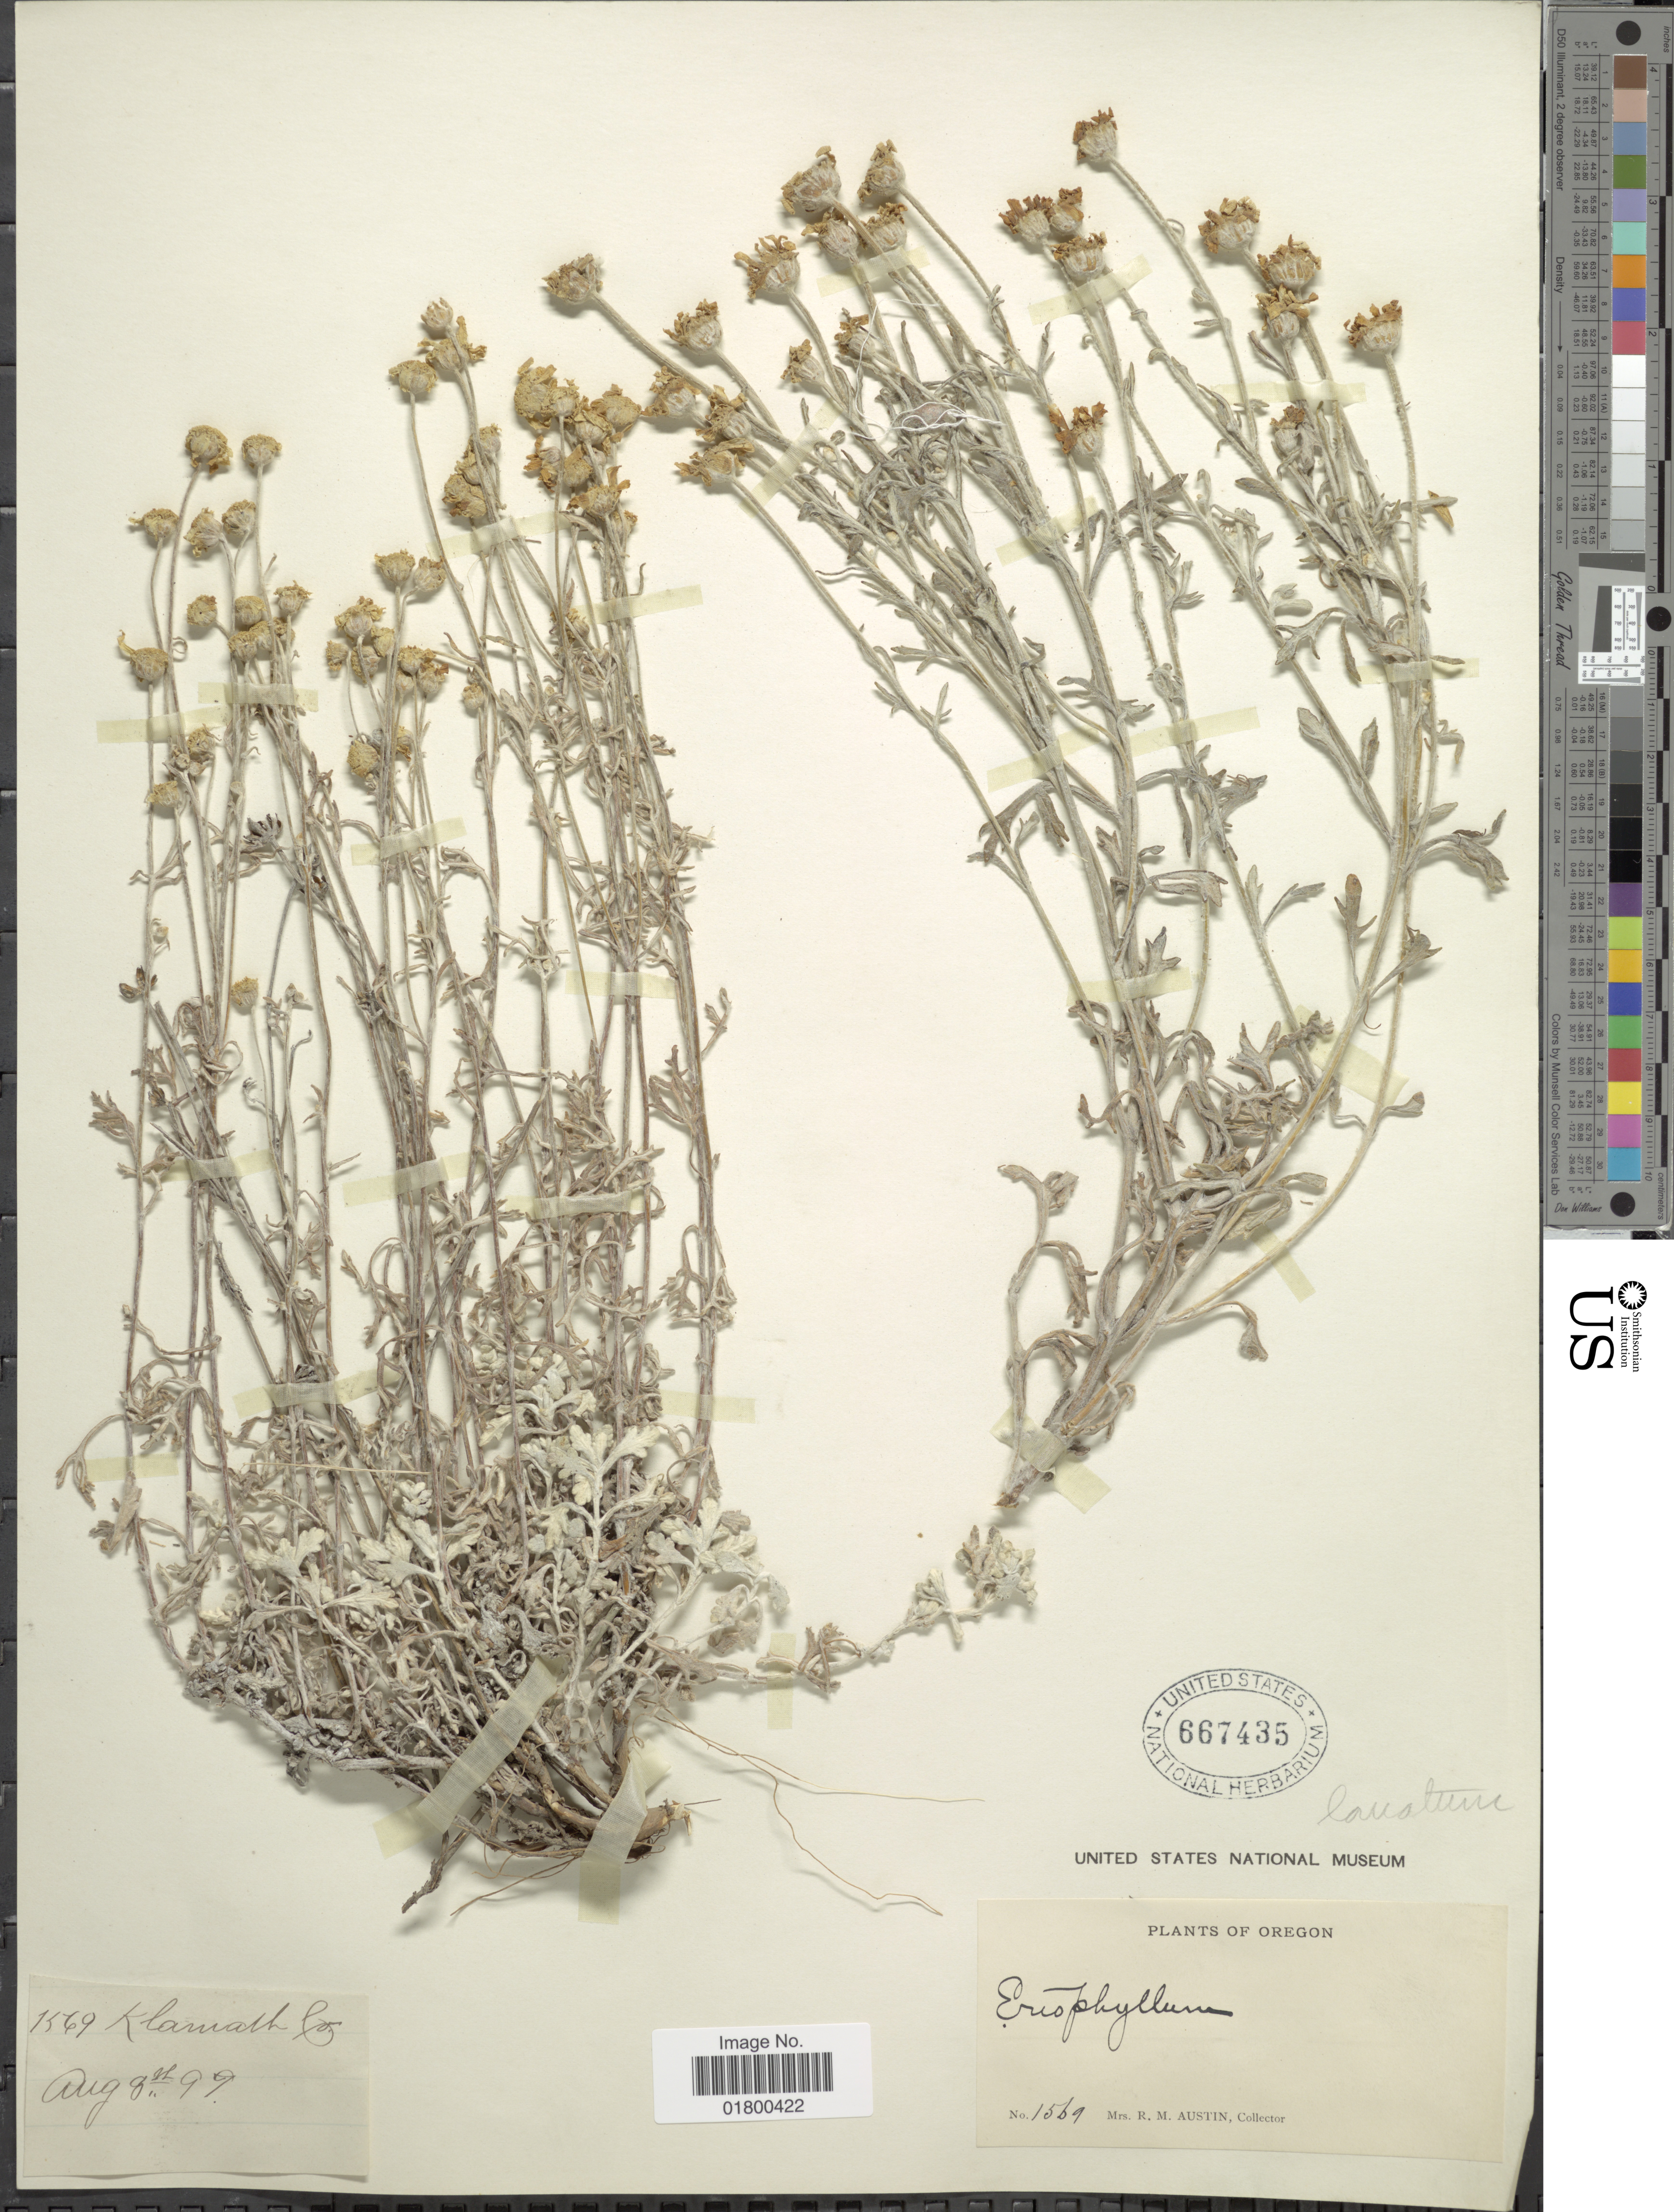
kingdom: Plantae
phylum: Tracheophyta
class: Magnoliopsida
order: Asterales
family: Asteraceae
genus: Eriophyllum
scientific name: Eriophyllum lanceolatum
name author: Howell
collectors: R. Austin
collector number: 1569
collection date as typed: Transcribed d/m/y: 8/8/99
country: United States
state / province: Oregon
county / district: Klamath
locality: Klamath Co.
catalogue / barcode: US 667435